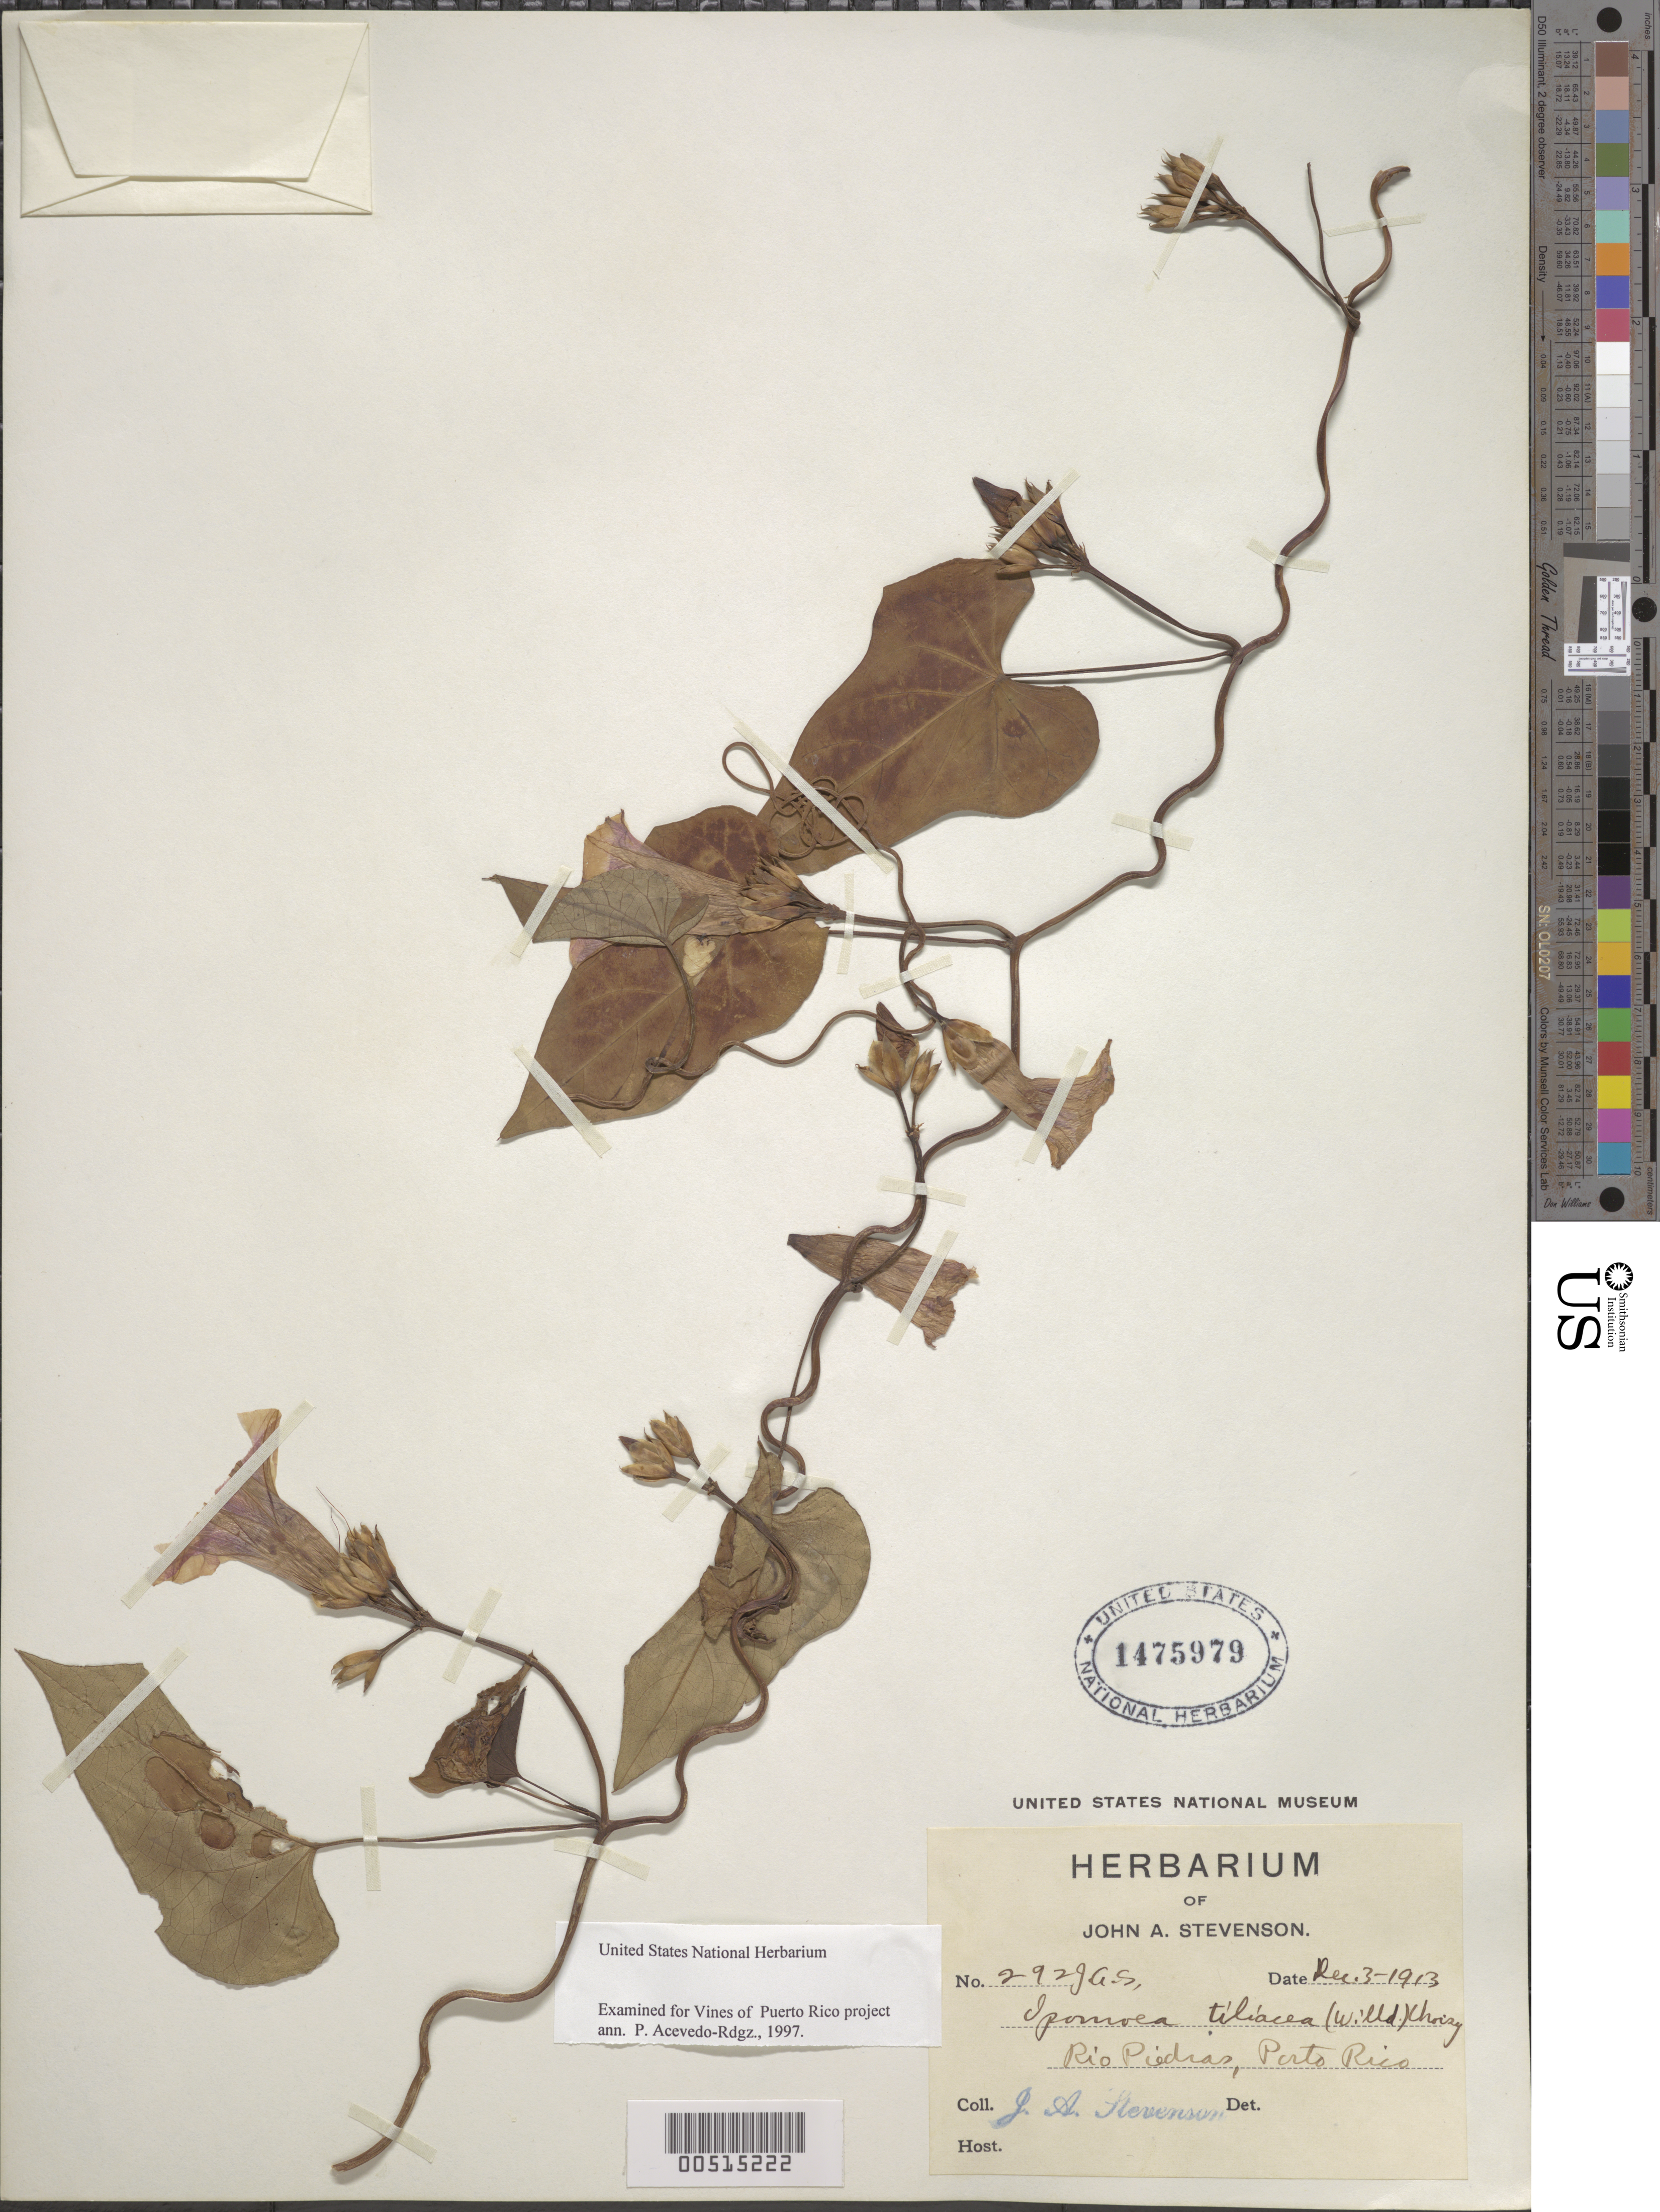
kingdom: Plantae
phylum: Tracheophyta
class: Magnoliopsida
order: Solanales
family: Convolvulaceae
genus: Ipomoea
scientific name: Ipomoea tiliacea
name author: (Willd.) Choisy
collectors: J. Stevenson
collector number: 292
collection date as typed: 03 Dec 1913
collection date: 1913-12-03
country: Puerto Rico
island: Greater Antilles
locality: Rio Piedras.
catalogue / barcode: US 1475979